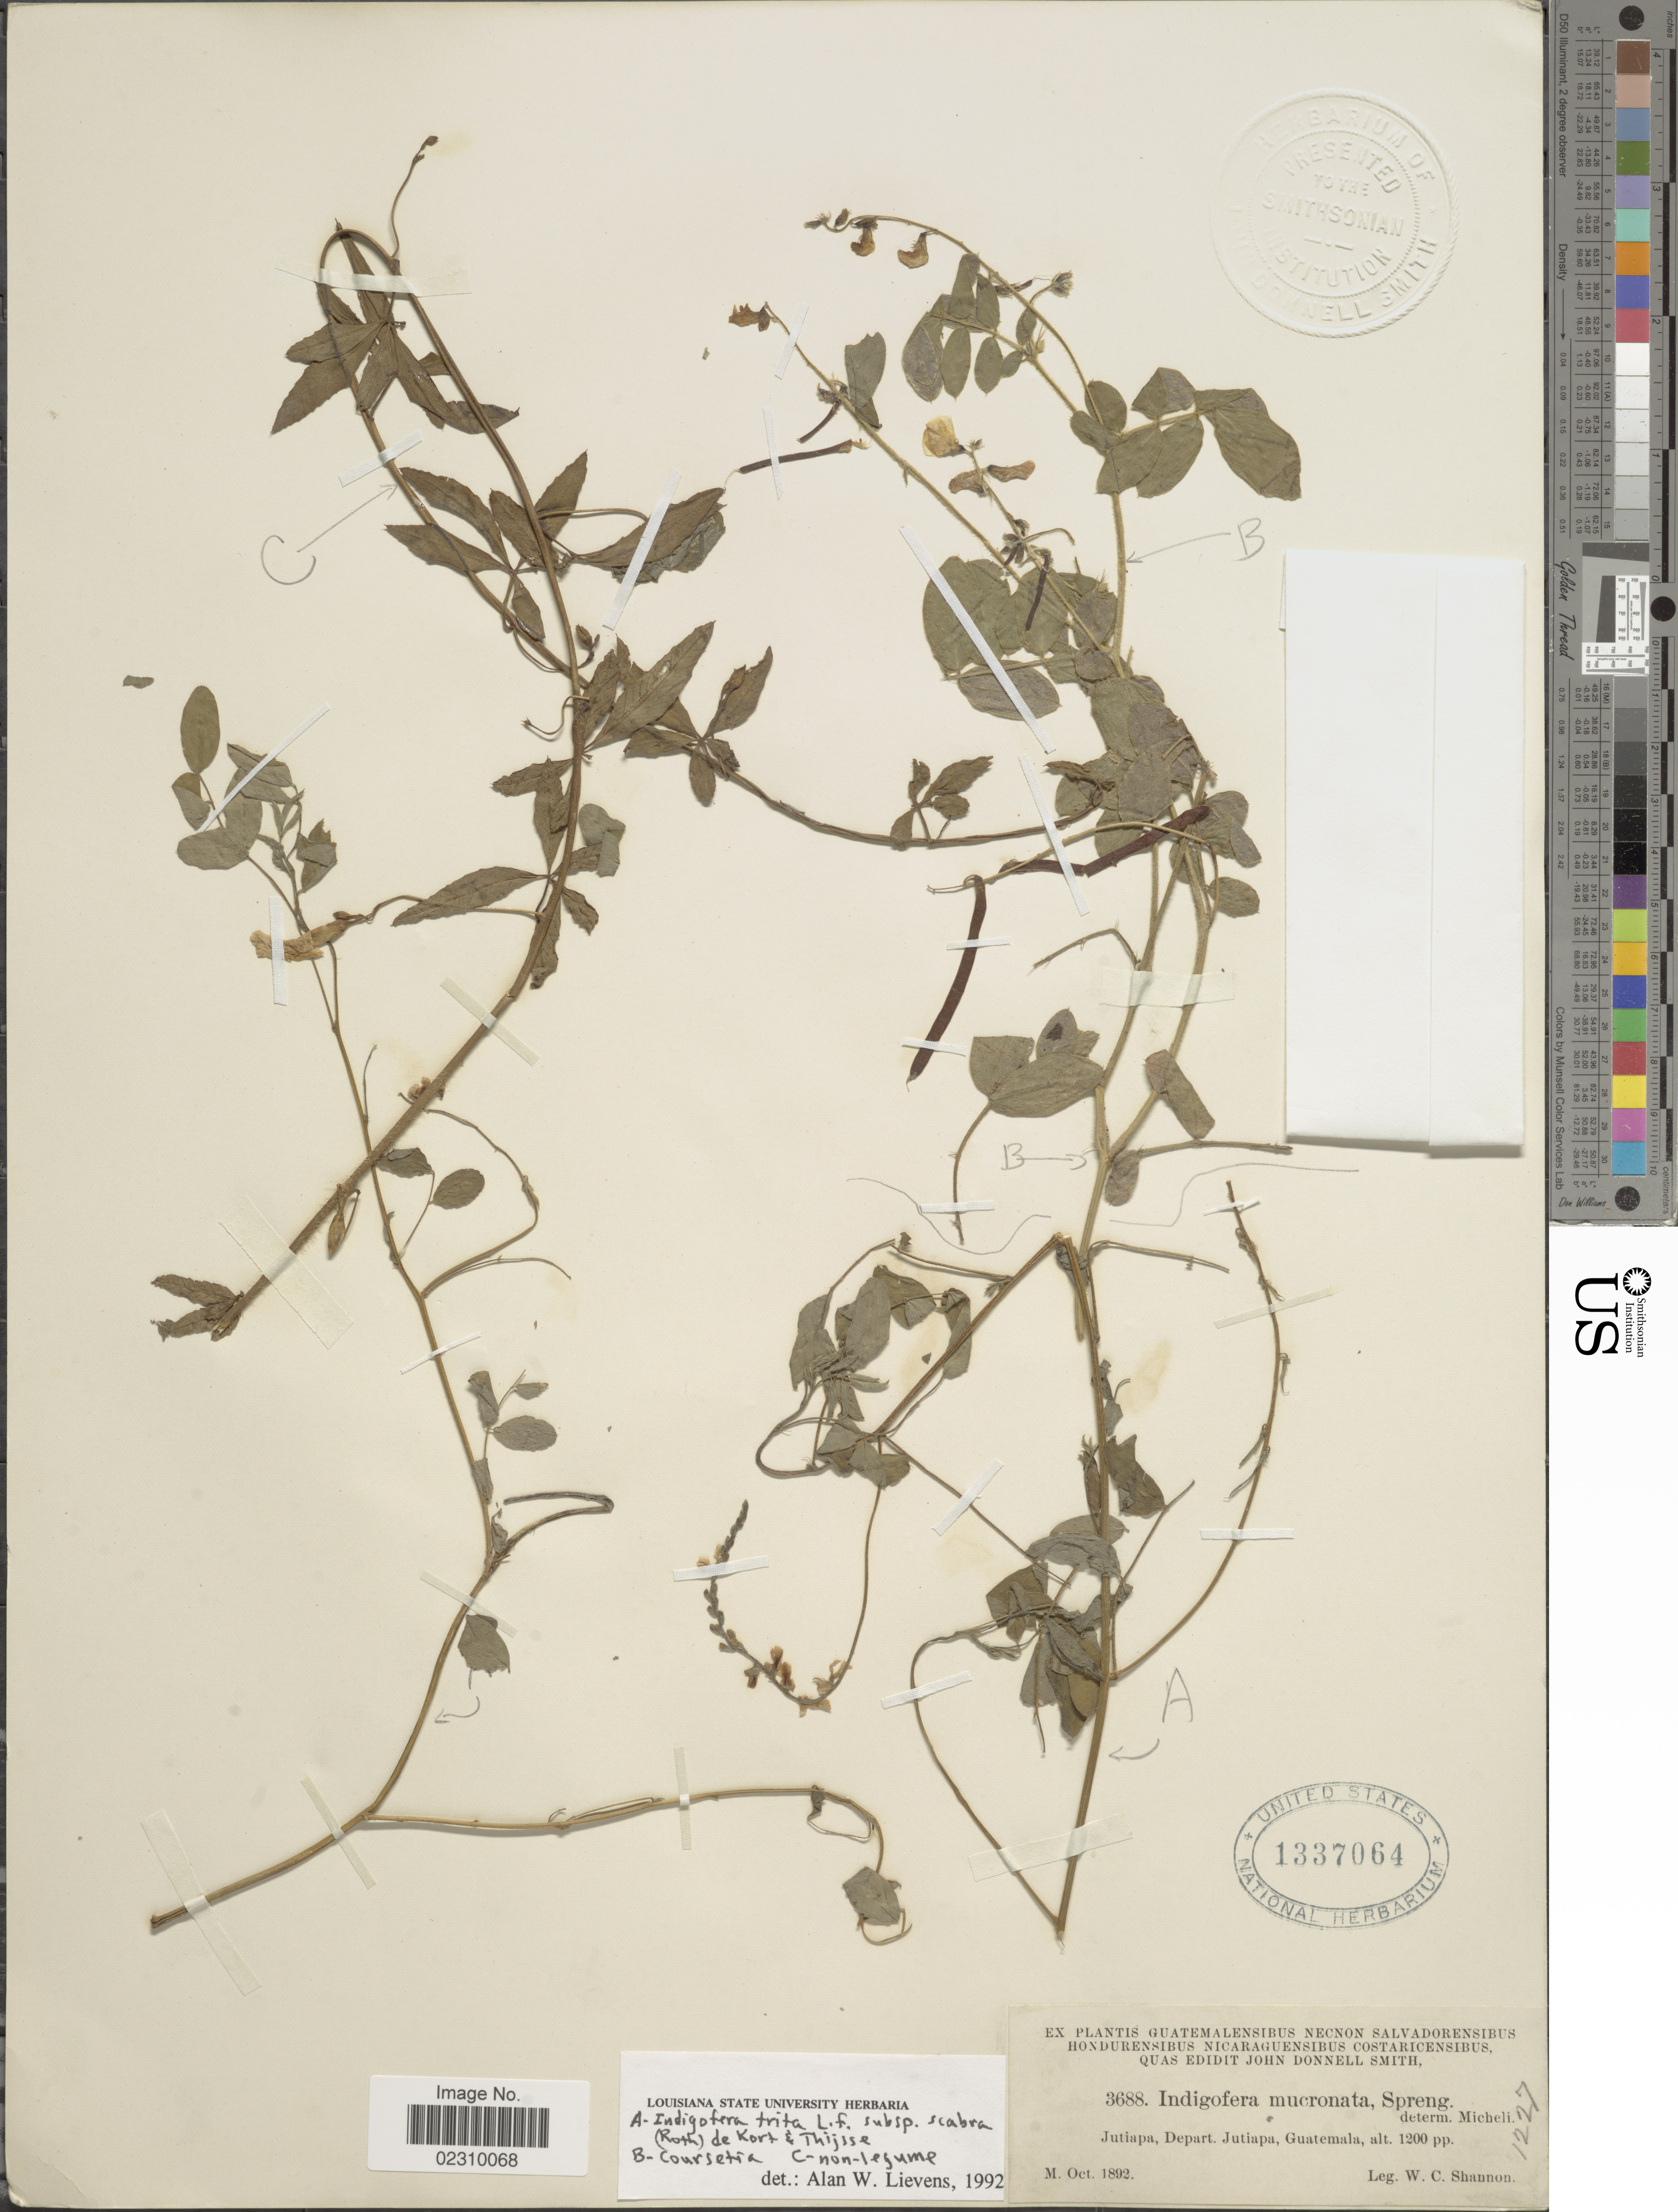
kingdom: Plantae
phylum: Tracheophyta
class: Magnoliopsida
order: Fabales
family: Fabaceae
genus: Indigofera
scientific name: Indigofera trita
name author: L. f.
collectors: W. C. Shannon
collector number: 3688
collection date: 1892-10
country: Guatemala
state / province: Jutiapa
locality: Jutiapa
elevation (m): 366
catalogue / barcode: US 1337064